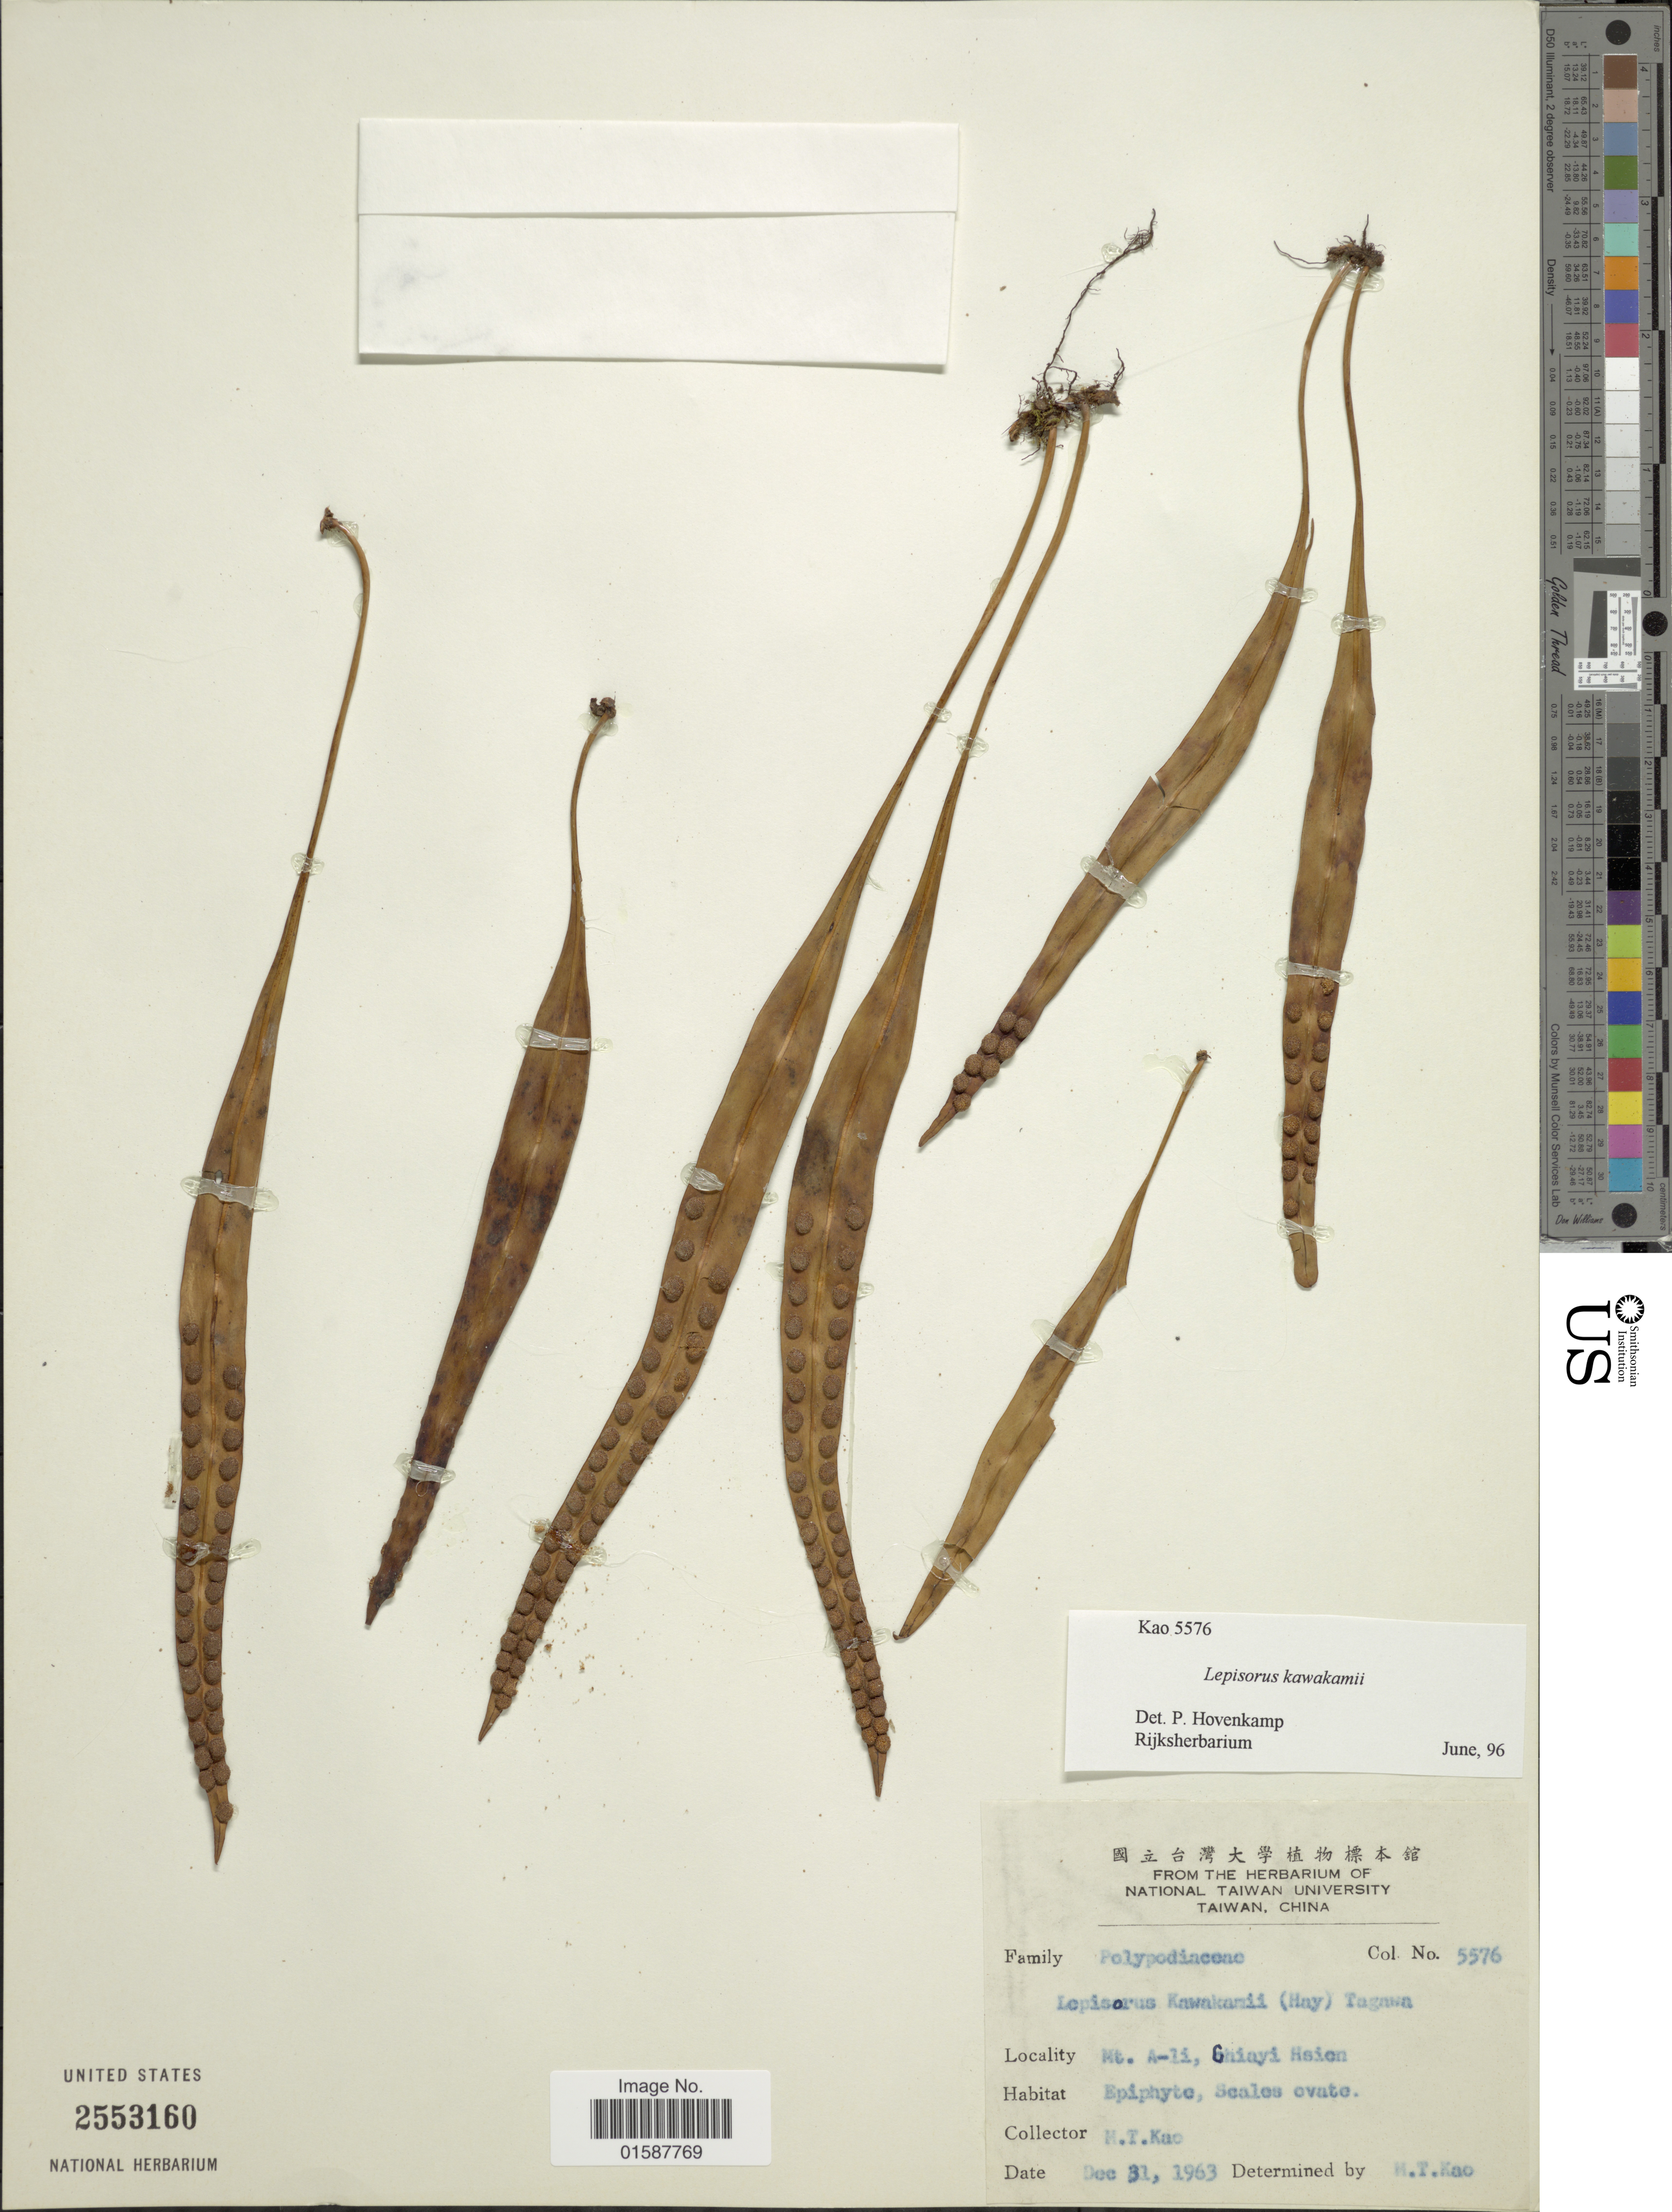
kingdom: Plantae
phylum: Tracheophyta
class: Polypodiopsida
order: Polypodiales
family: Polypodiaceae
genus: Lepisorus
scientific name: Lepisorus kawakamii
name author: (Hayata) Tagawa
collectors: M. T. Kao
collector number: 5576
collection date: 1963-12-31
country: Taiwan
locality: Mt. A-li, Ghiayi Hsien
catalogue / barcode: US 2553160